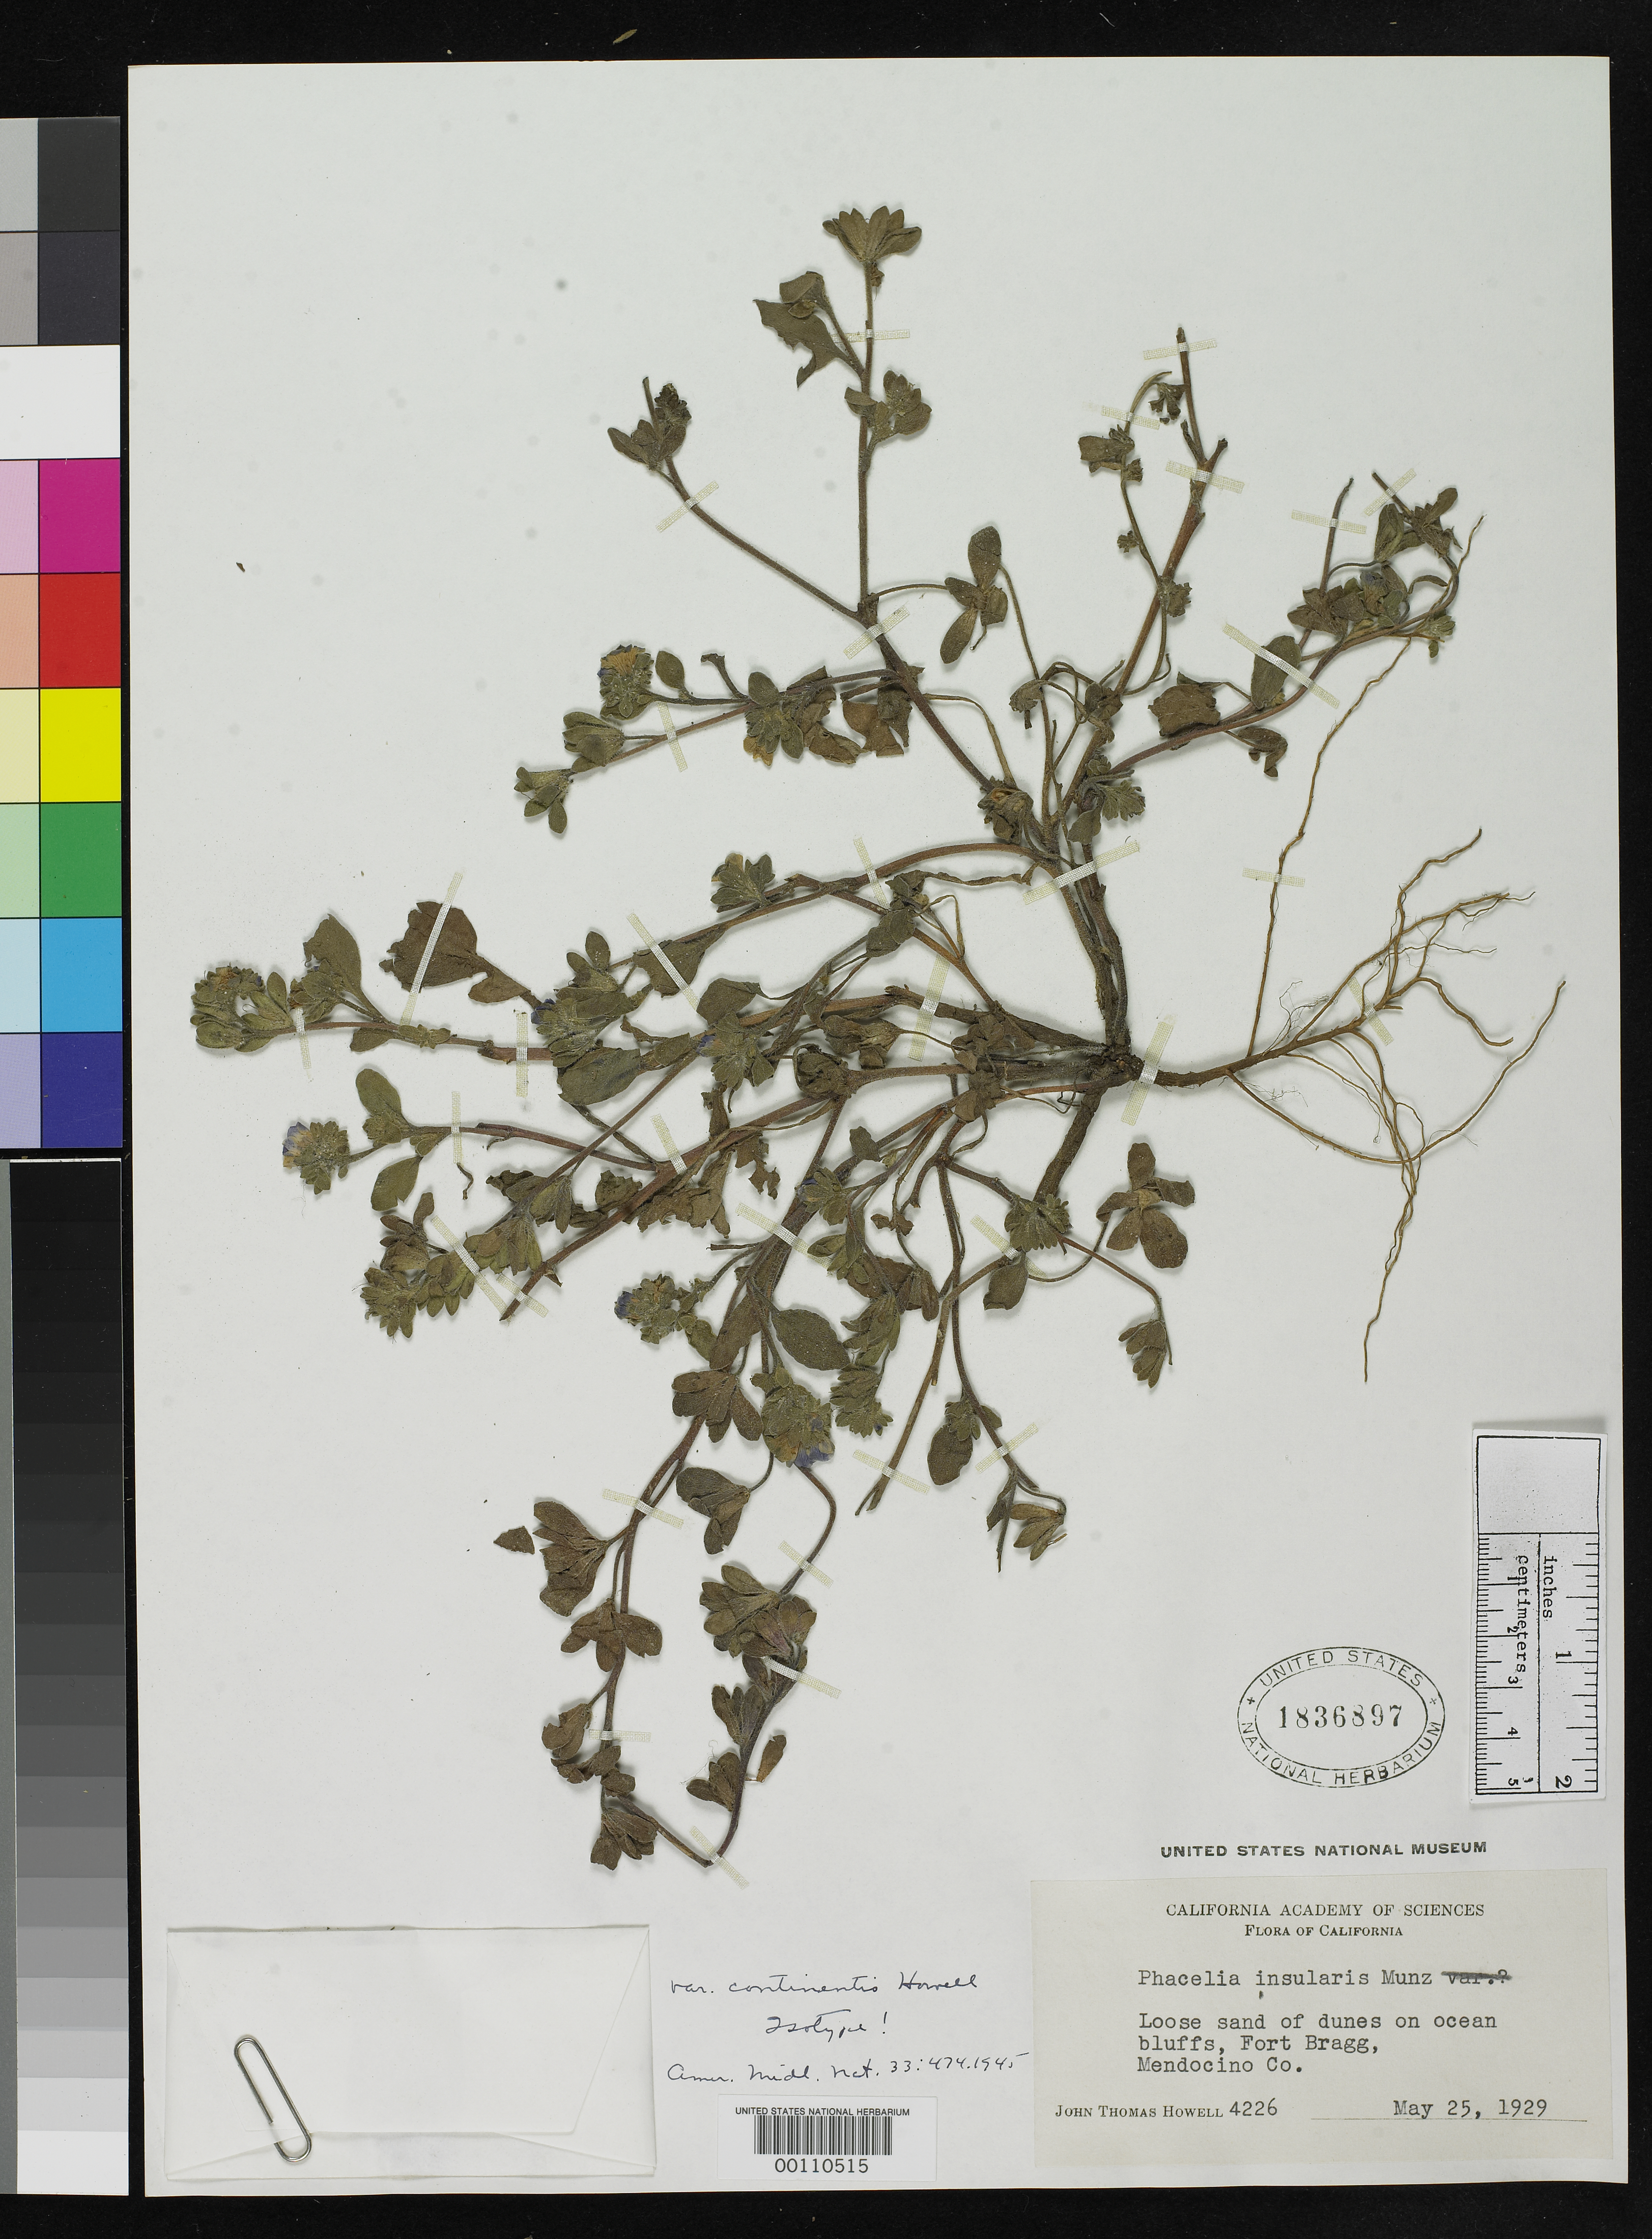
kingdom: Plantae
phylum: Tracheophyta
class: Magnoliopsida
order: Boraginales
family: Hydrophyllaceae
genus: Phacelia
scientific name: Phacelia insularis var. continentis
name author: J.T. Howell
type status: Isotype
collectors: J. T. Howell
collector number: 4226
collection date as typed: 25 May 1929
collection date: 1929-05-25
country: United States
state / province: California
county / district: Mendocino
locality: Fort Bragg.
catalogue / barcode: US 1836897